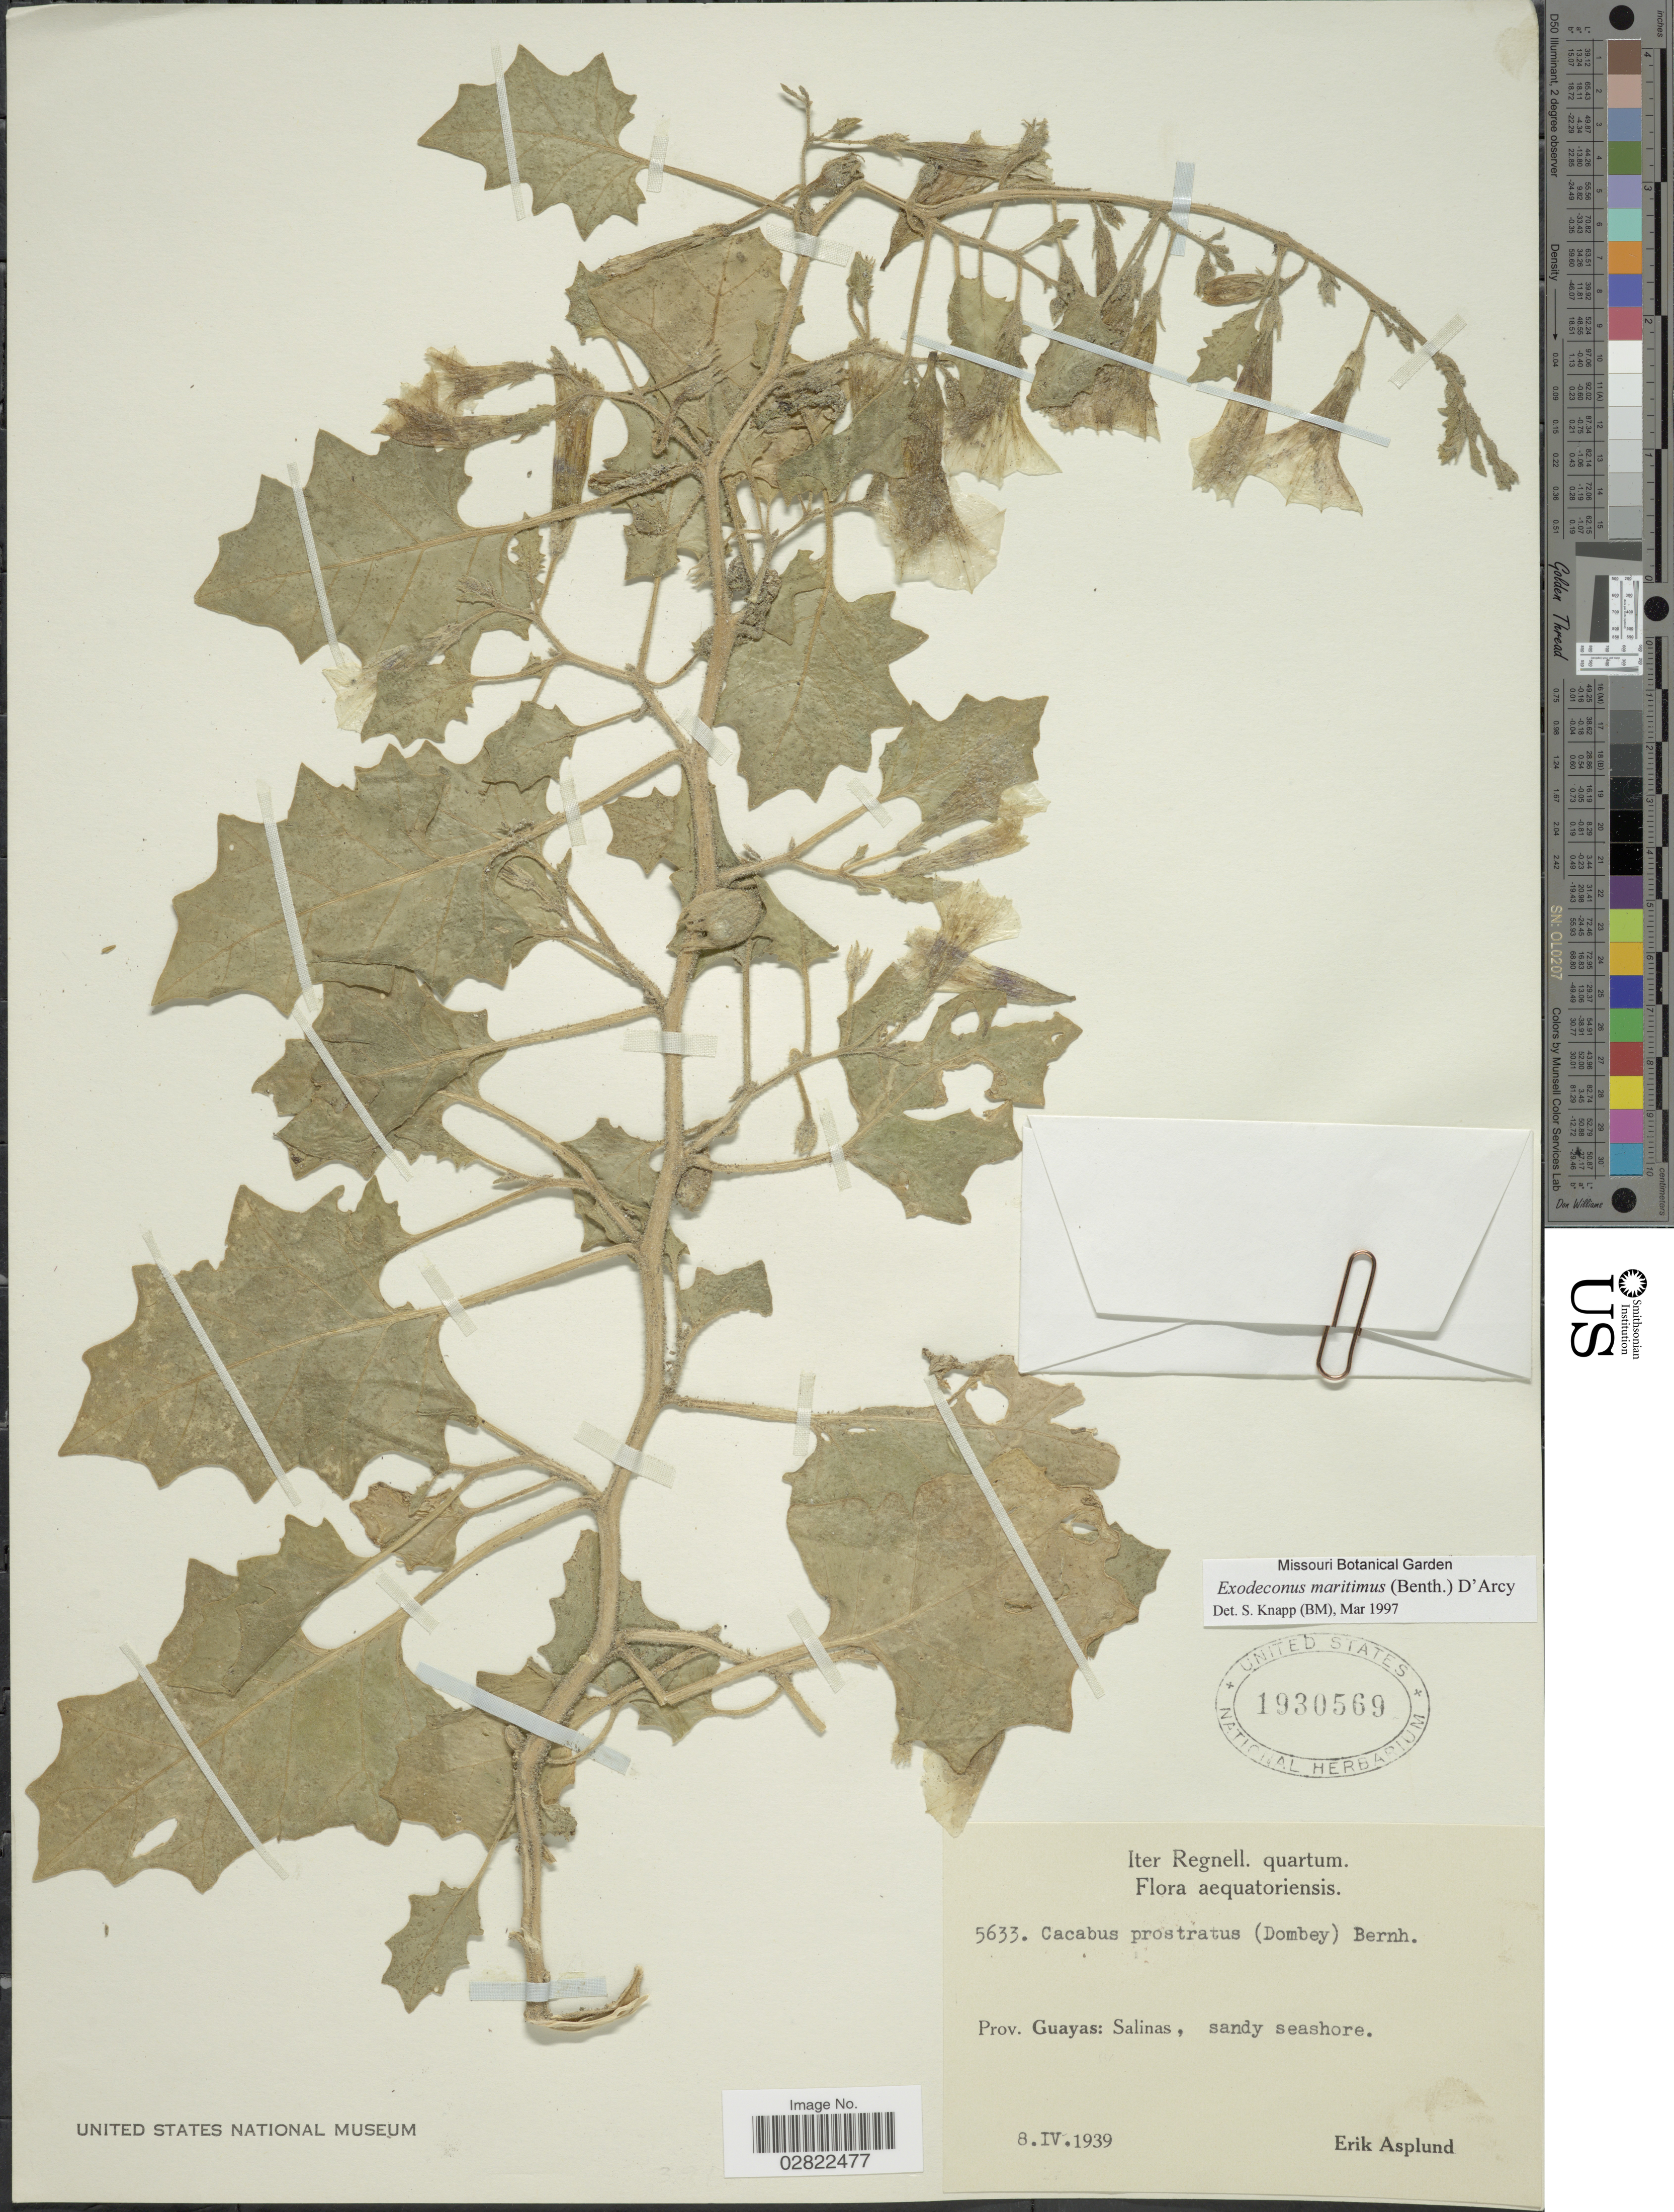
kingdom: Plantae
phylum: Tracheophyta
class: Magnoliopsida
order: Solanales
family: Solanaceae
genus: Exodeconus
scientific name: Exodeconus maritimus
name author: (Benth.) D'Arcy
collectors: E. Asplund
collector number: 5633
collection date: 1939-04-08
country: Ecuador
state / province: Guayas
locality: Aequatoriensis, Prov. Guayas: Salinas.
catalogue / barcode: US 1930569